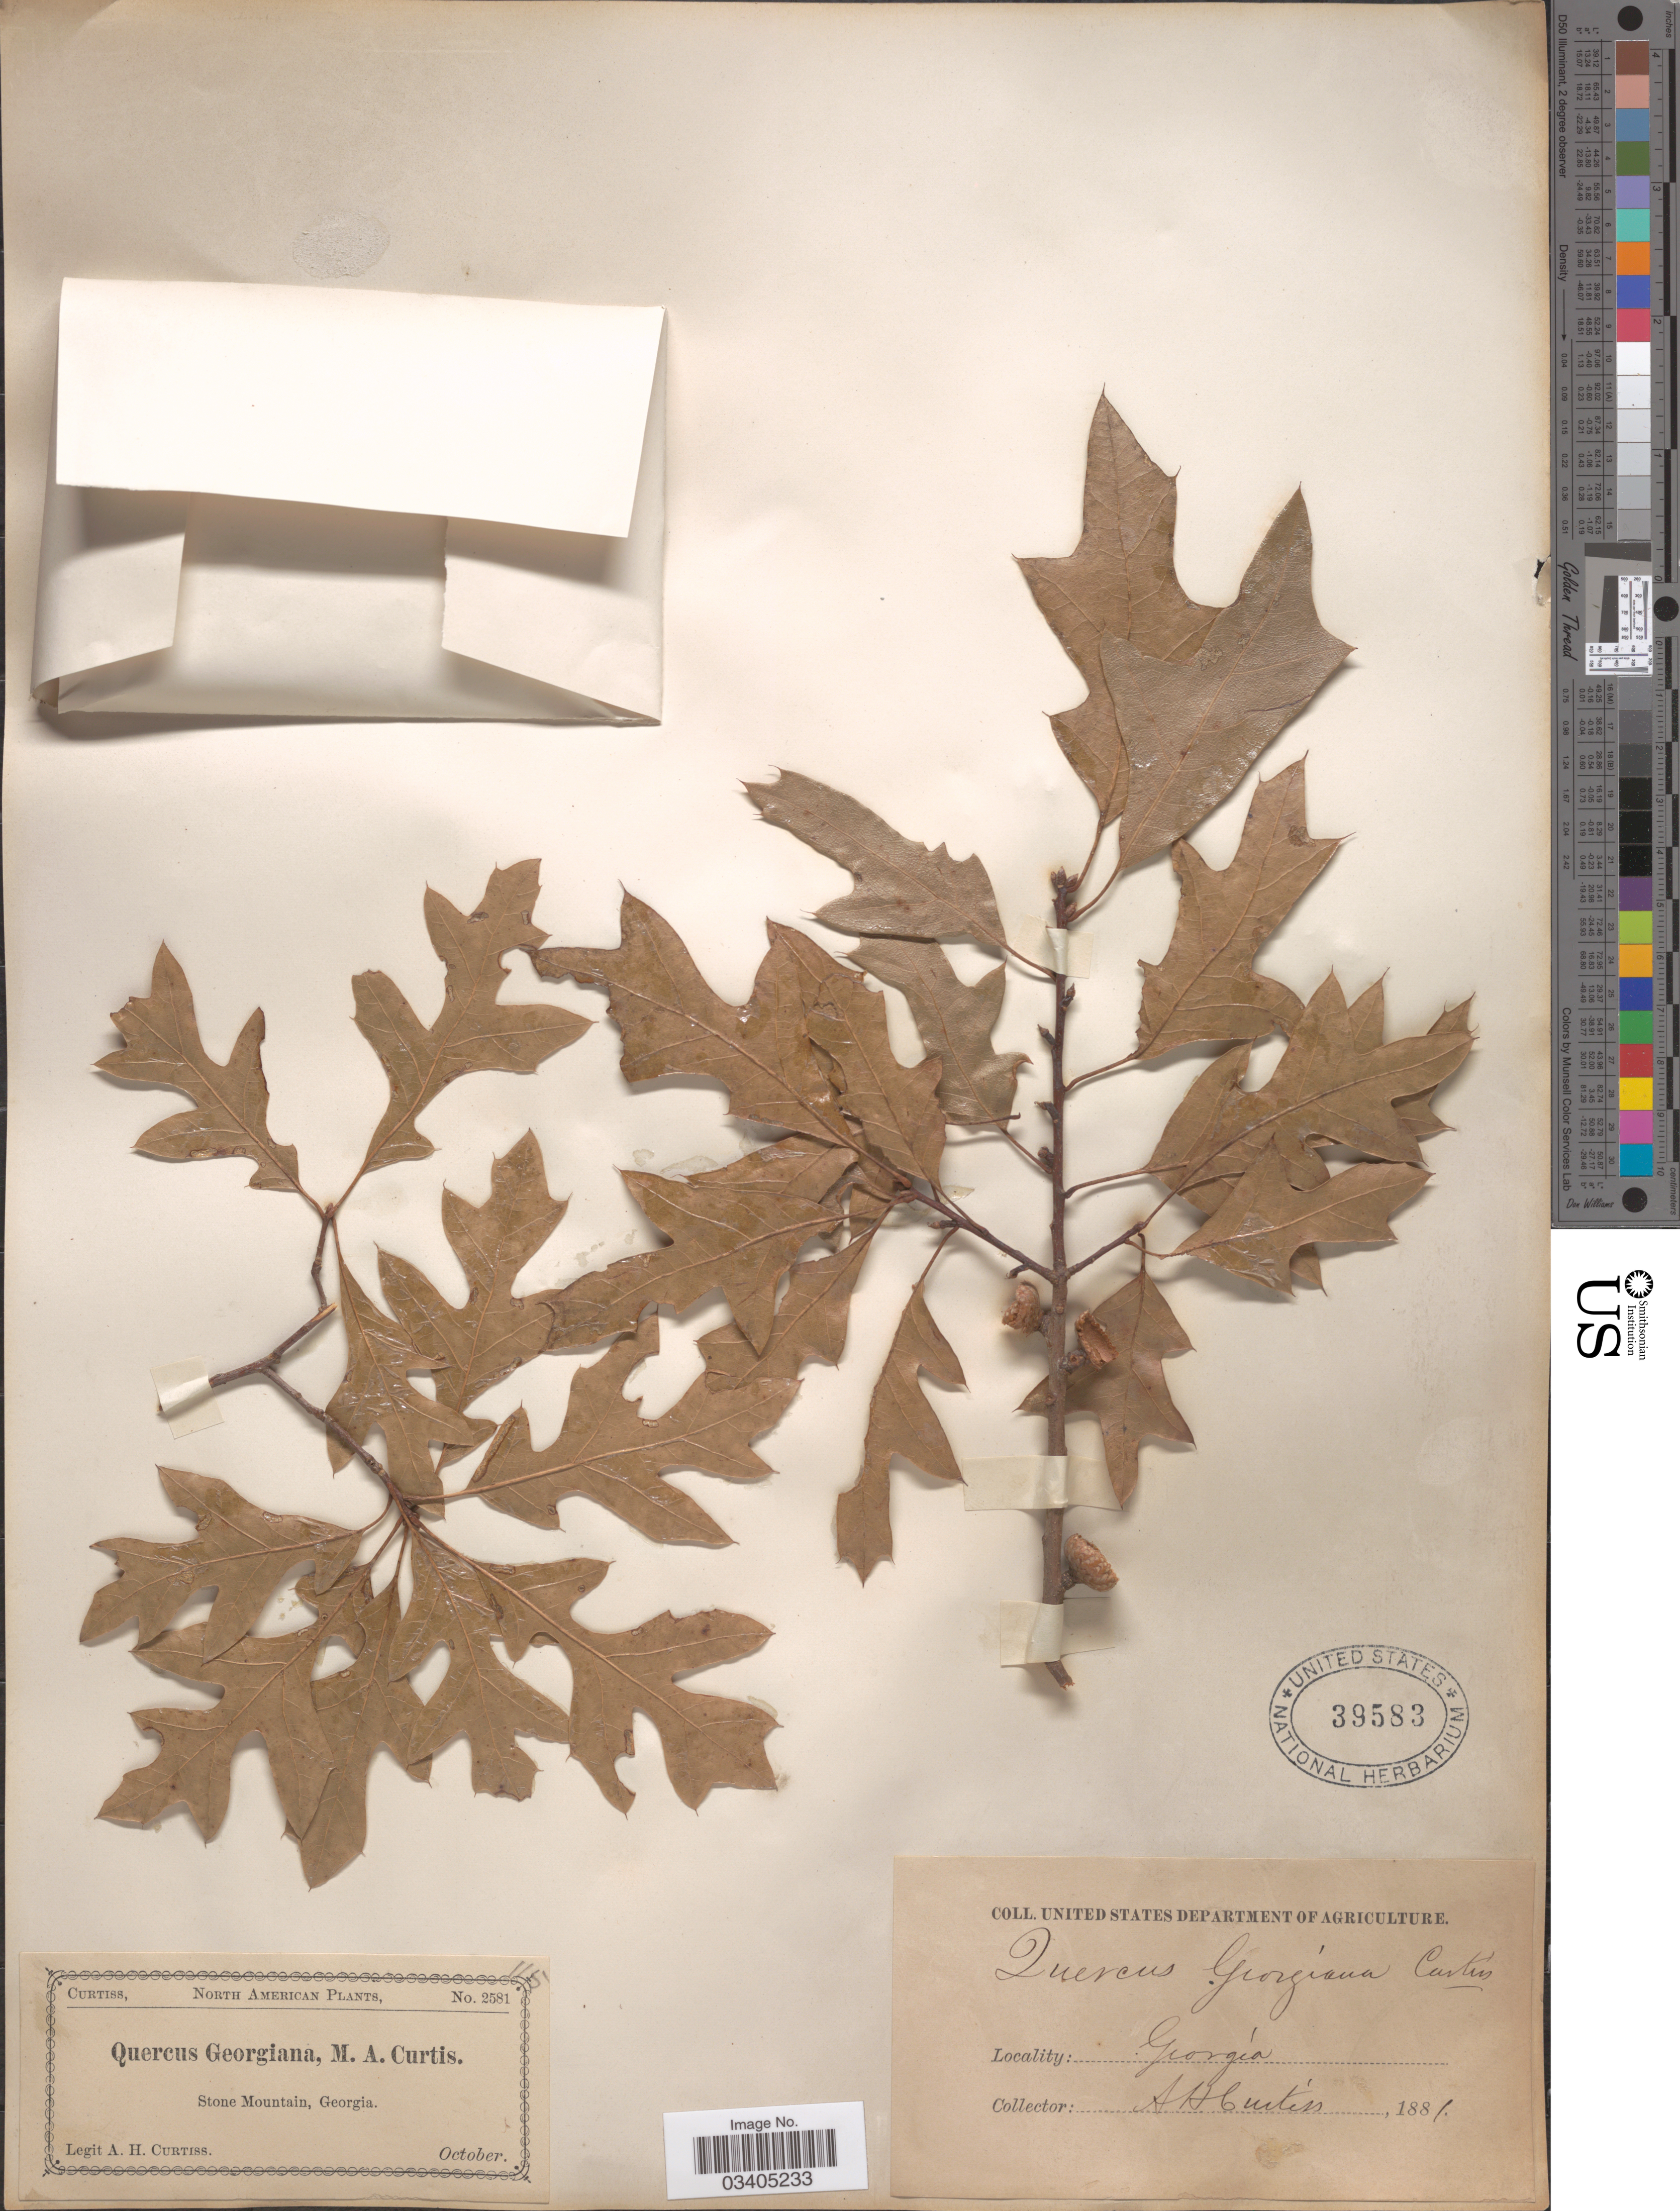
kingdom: Plantae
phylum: Tracheophyta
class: Magnoliopsida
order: Fagales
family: Fagaceae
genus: Quercus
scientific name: Quercus georgiana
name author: M.A. Curtis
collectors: A. H. Curtiss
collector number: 2581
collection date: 1881-10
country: United States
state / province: Georgia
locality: Stone Mountain.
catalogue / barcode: US 39583